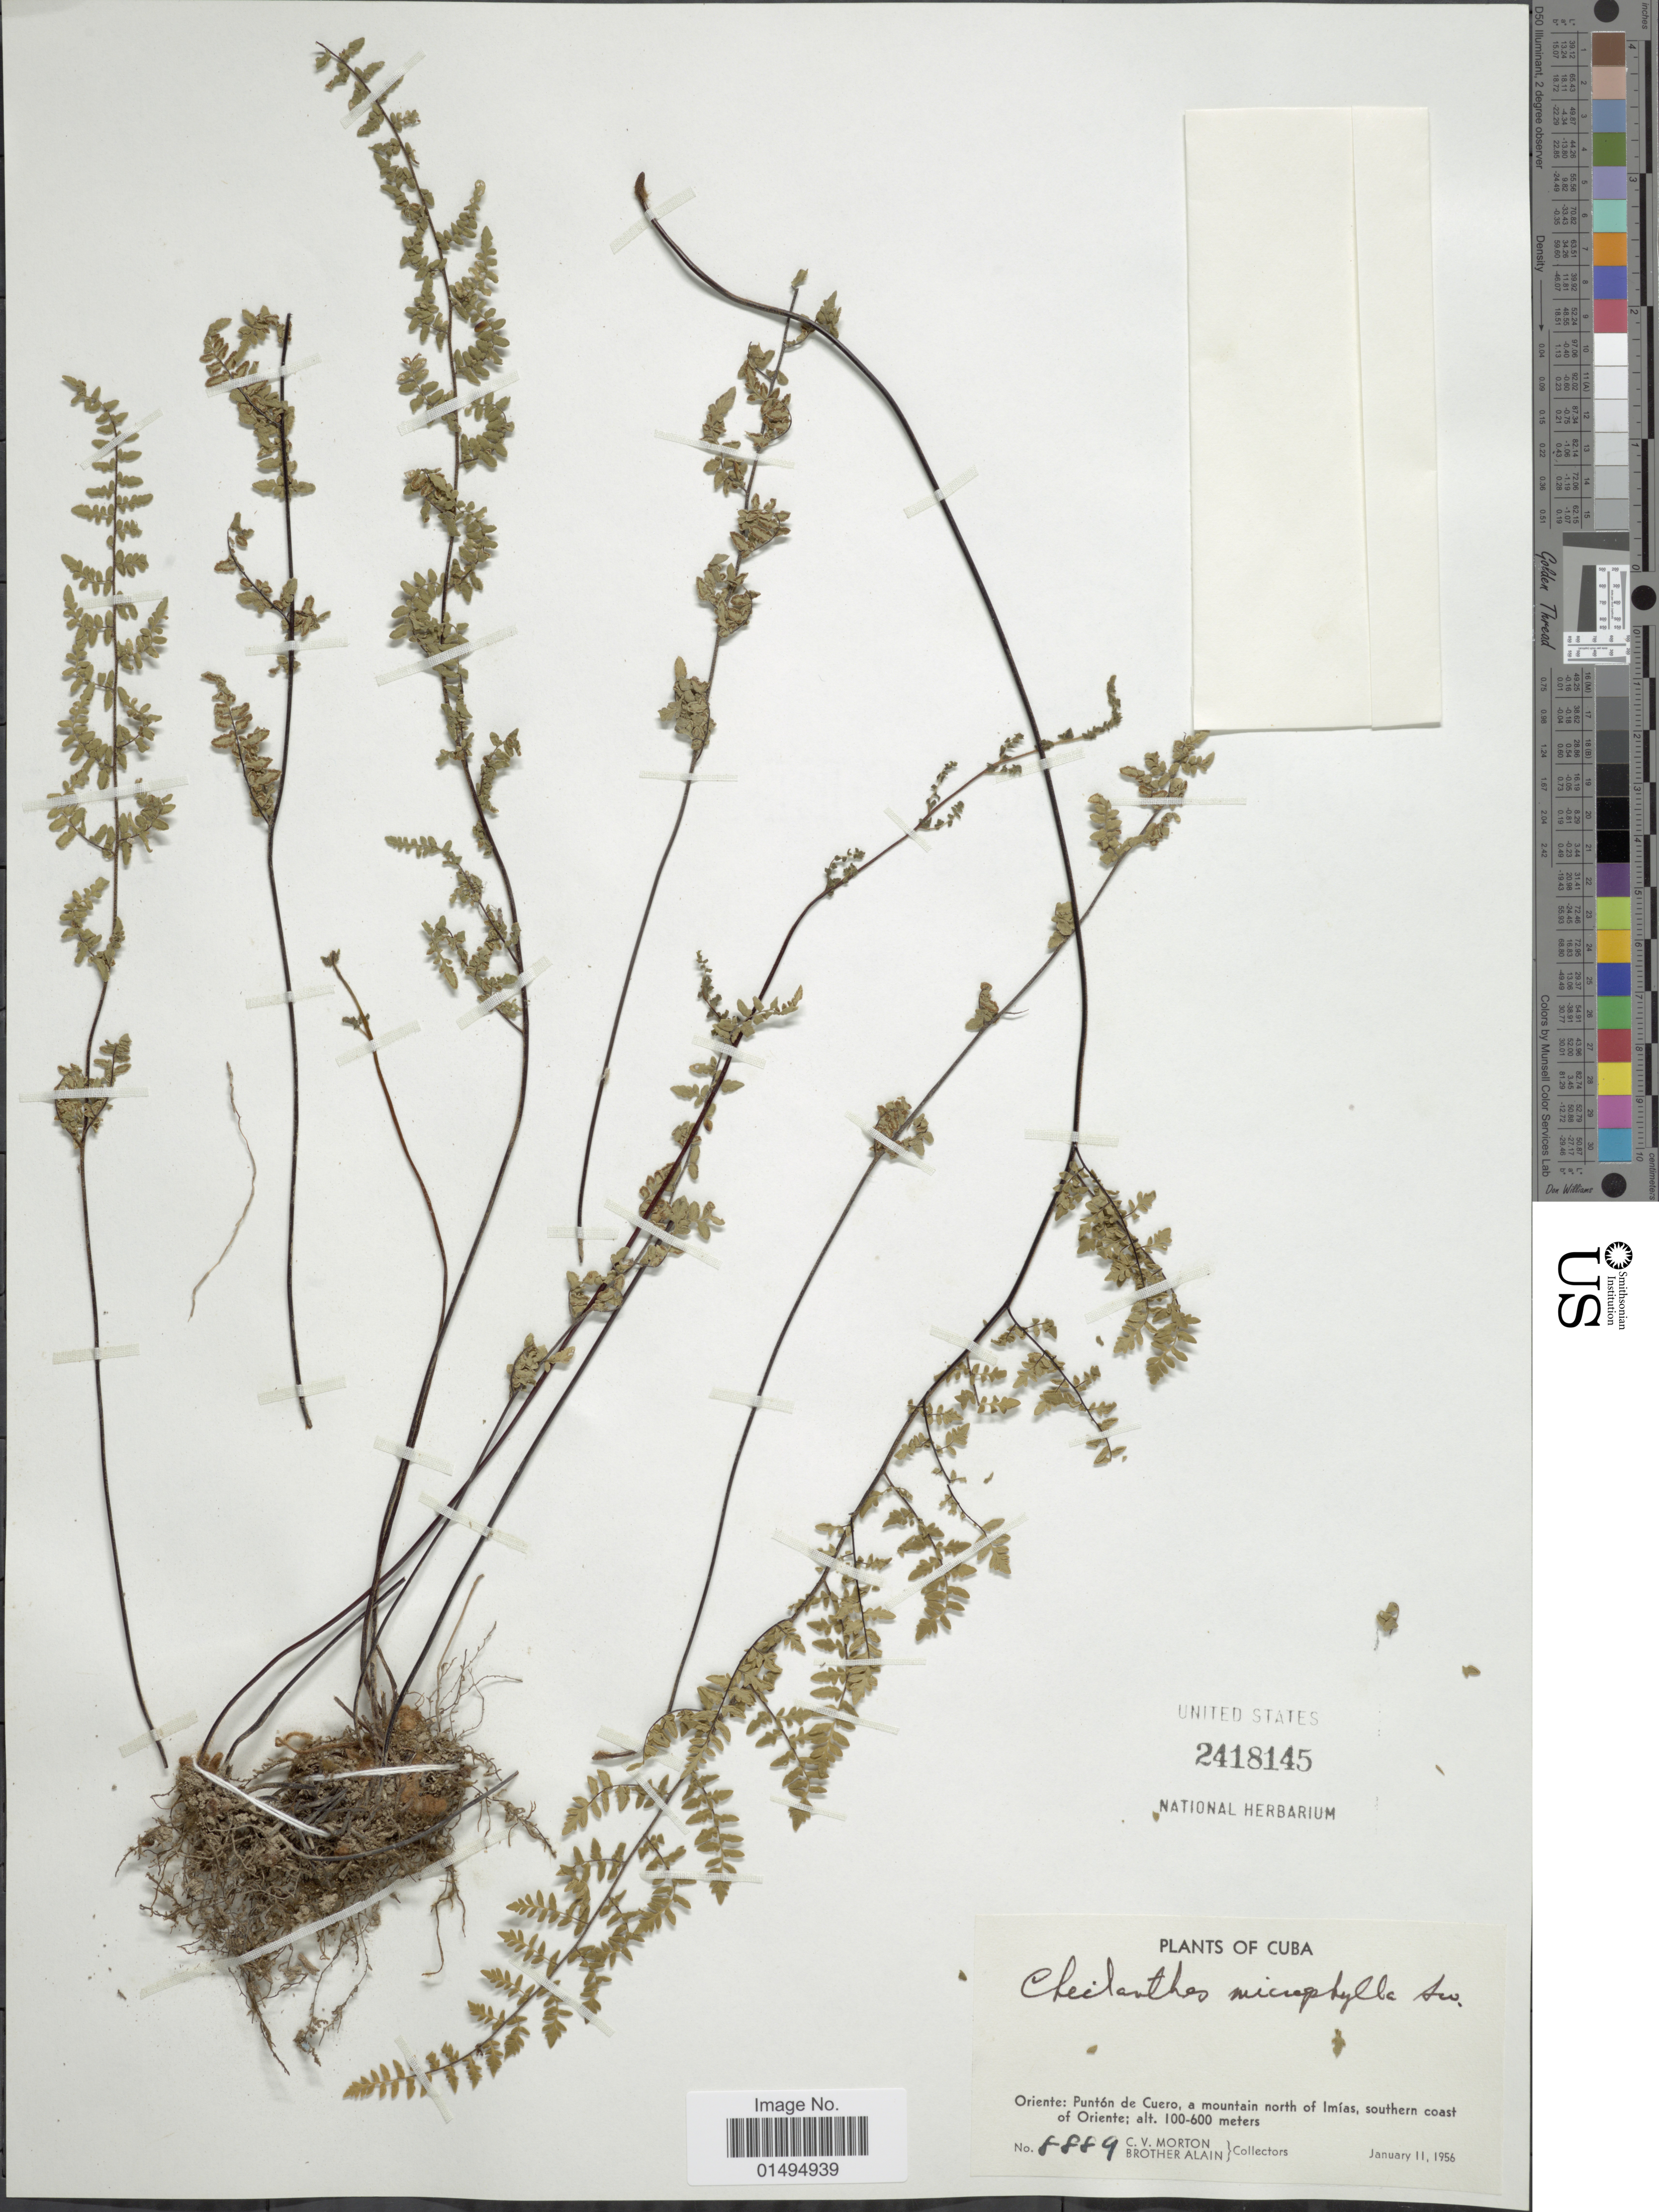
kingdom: Plantae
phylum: Tracheophyta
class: Polypodiopsida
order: Polypodiales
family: Pteridaceae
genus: Myriopteris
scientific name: Myriopteris microphylla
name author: (Sw.) Grusz & Windham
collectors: C. V. Morton & Bro. Alain - DO NOT USE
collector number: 8889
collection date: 1956-01-11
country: Cuba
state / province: Oriente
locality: Oriente: Punton de Cuero, a mountain north of Imias, southern coast of Oriente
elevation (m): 100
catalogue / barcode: US 2418145